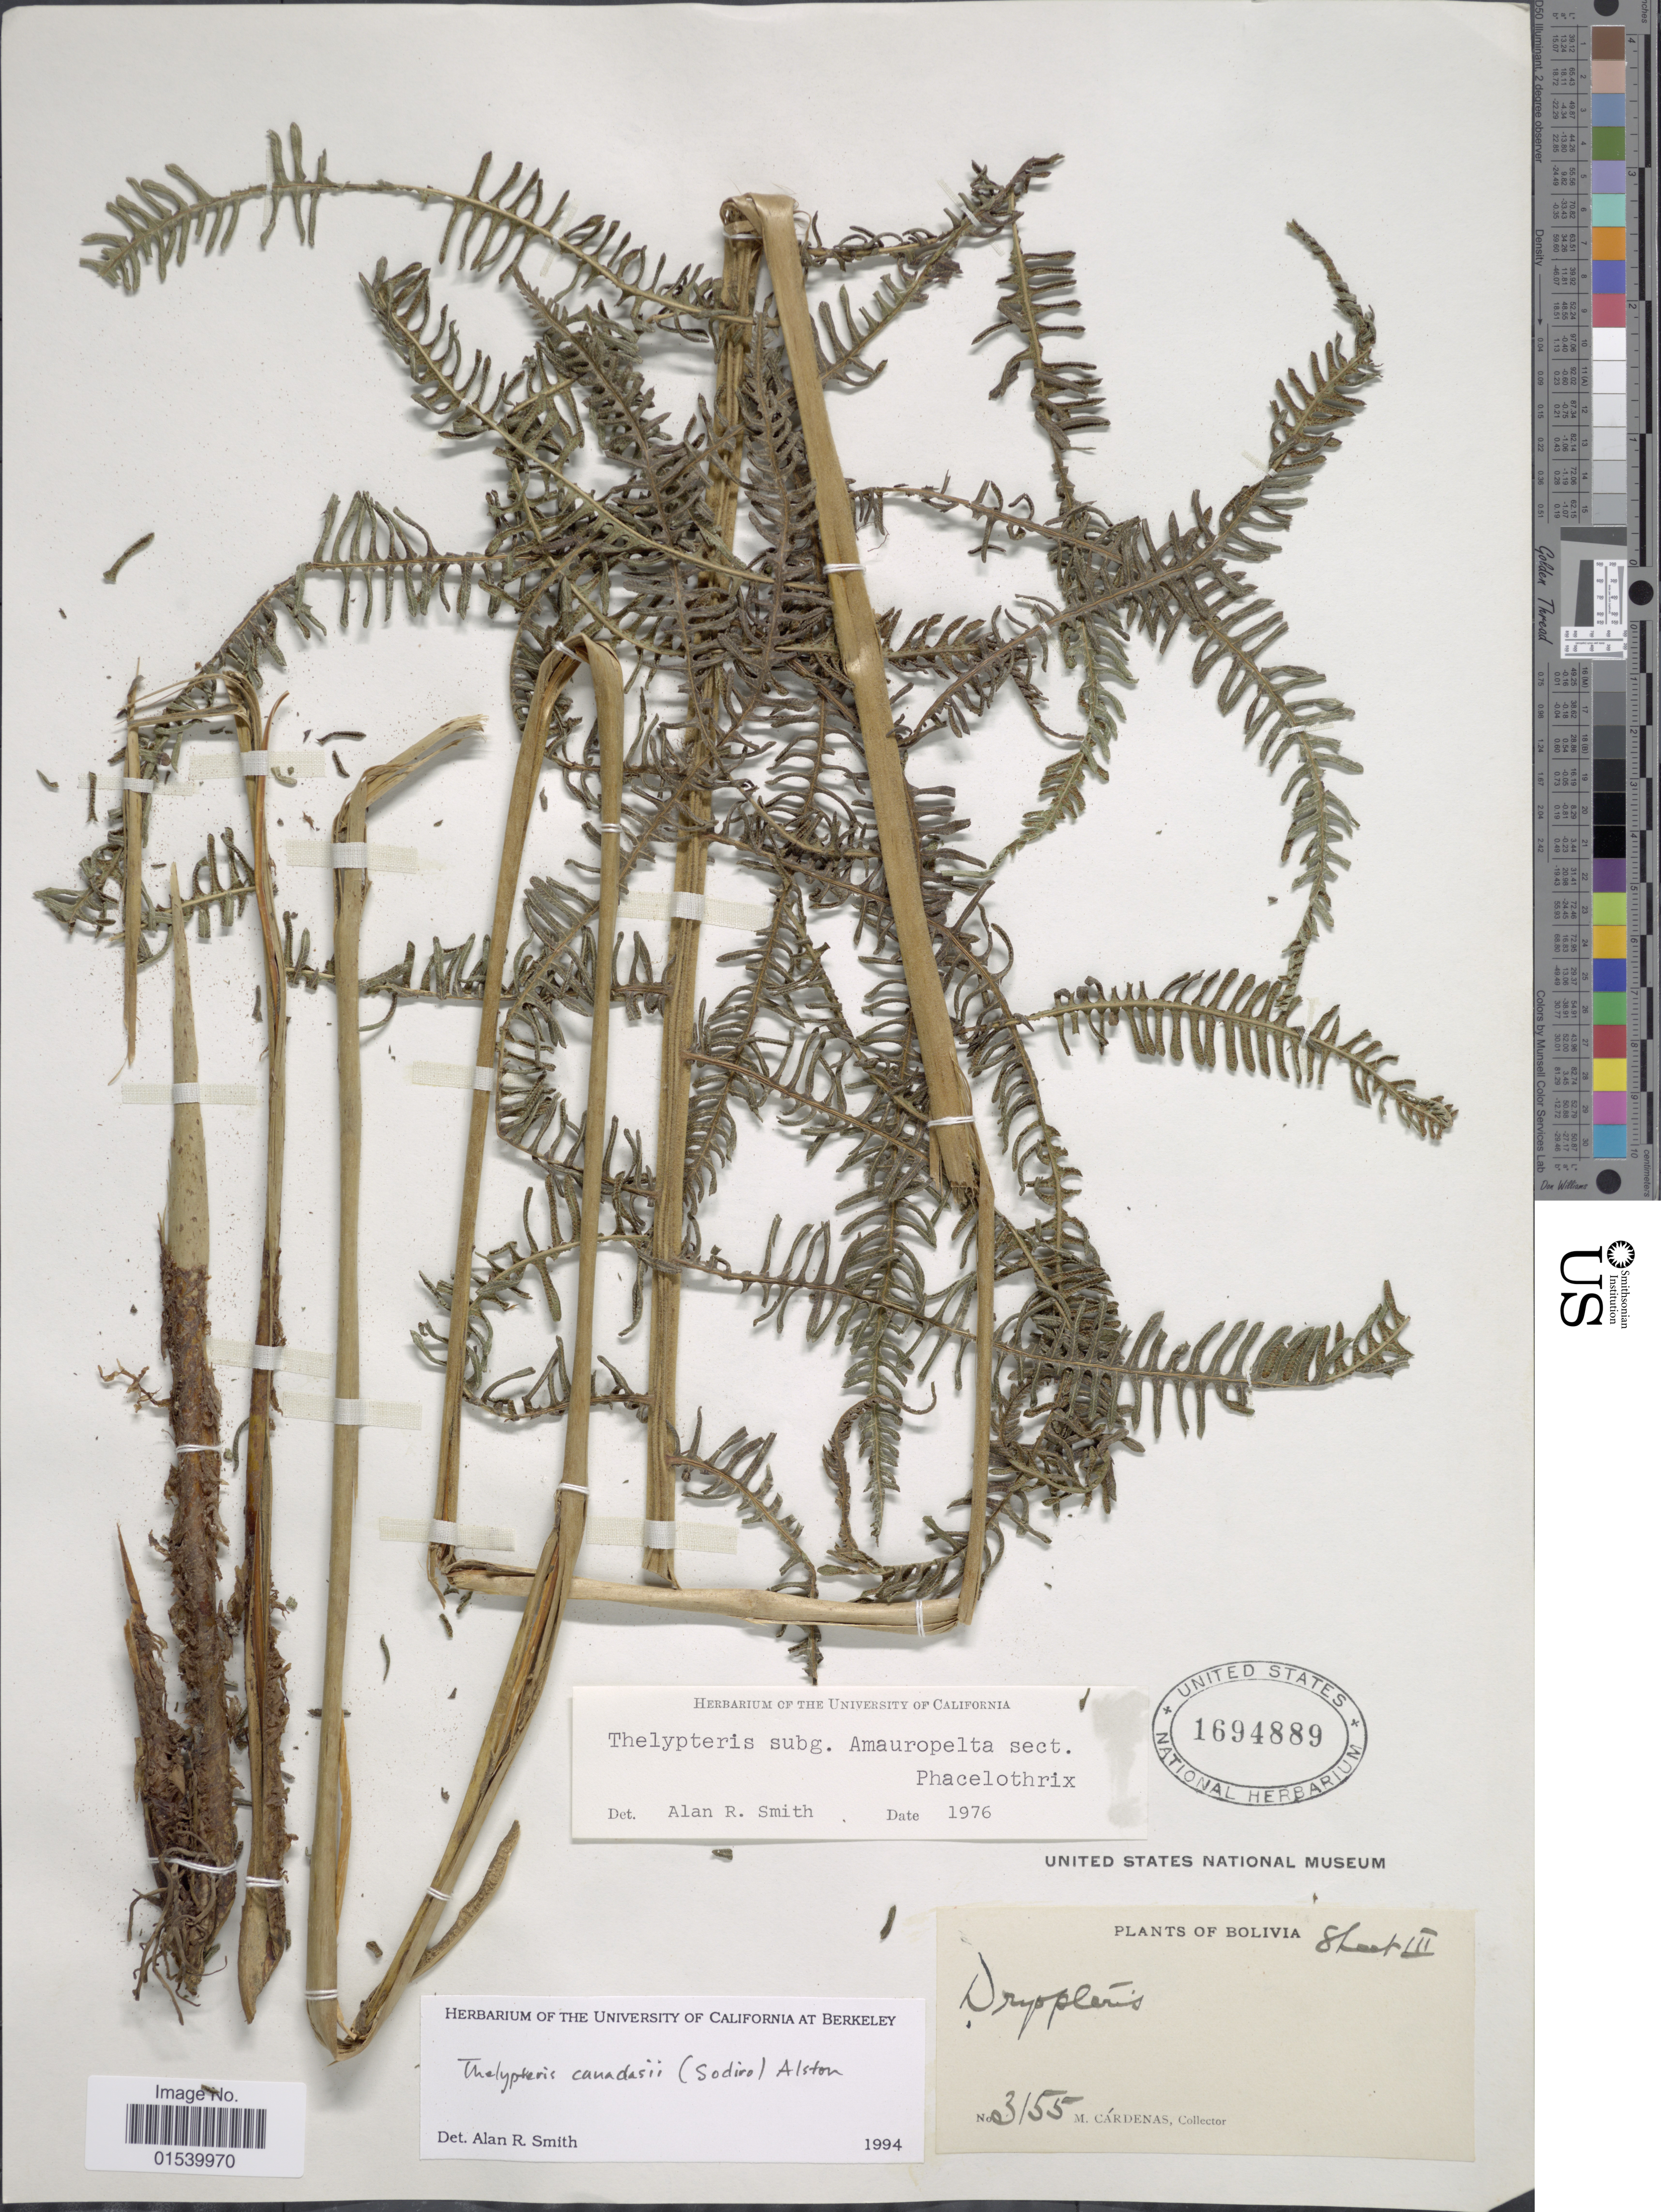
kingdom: Plantae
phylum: Tracheophyta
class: Polypodiopsida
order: Polypodiales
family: Thelypteridaceae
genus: Amauropelta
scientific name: Amauropelta canadasii (Sodiro) comb. nov., ined. 2015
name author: (Sodiro)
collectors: M. Cárdenas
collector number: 3155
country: Bolivia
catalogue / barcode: US 1694889